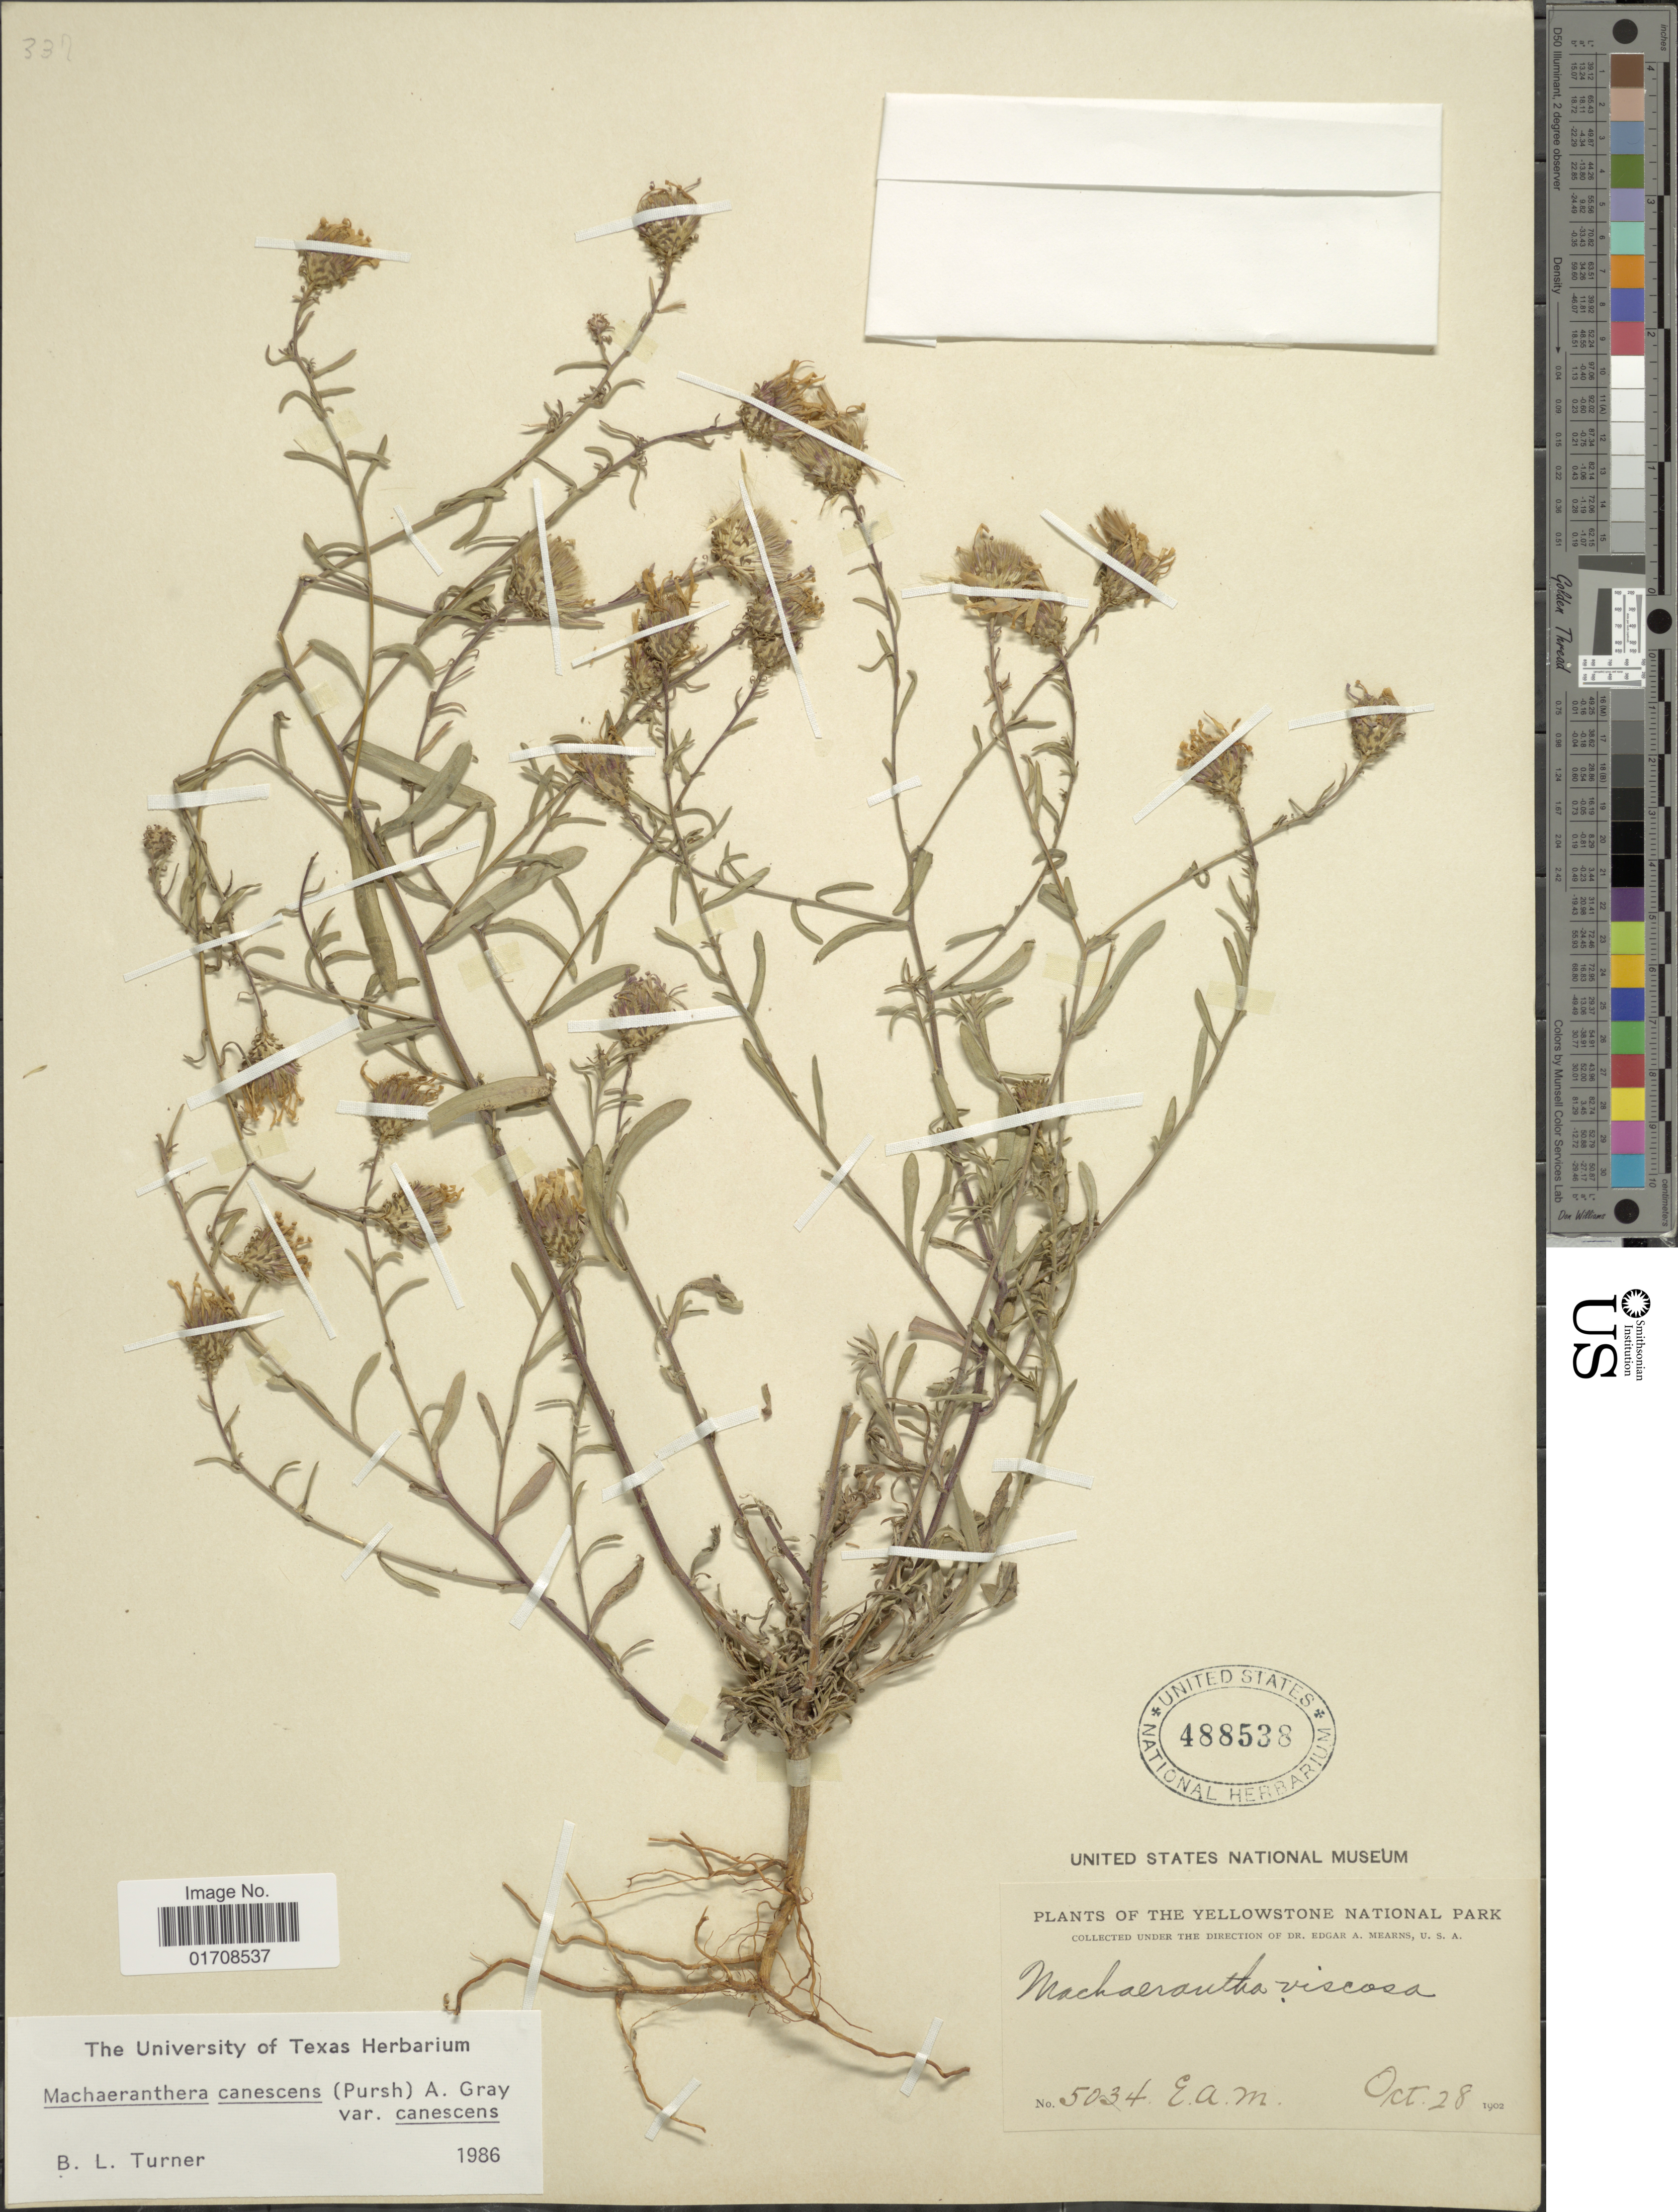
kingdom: Plantae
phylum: Tracheophyta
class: Magnoliopsida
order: Asterales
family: Asteraceae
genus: Machaeranthera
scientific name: Machaeranthera canescens var. canescens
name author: (Pursh) A. Gray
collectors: E. A. Mearns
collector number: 5034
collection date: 1902-10-28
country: United States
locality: Yellowstone National Park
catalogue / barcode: US 488538